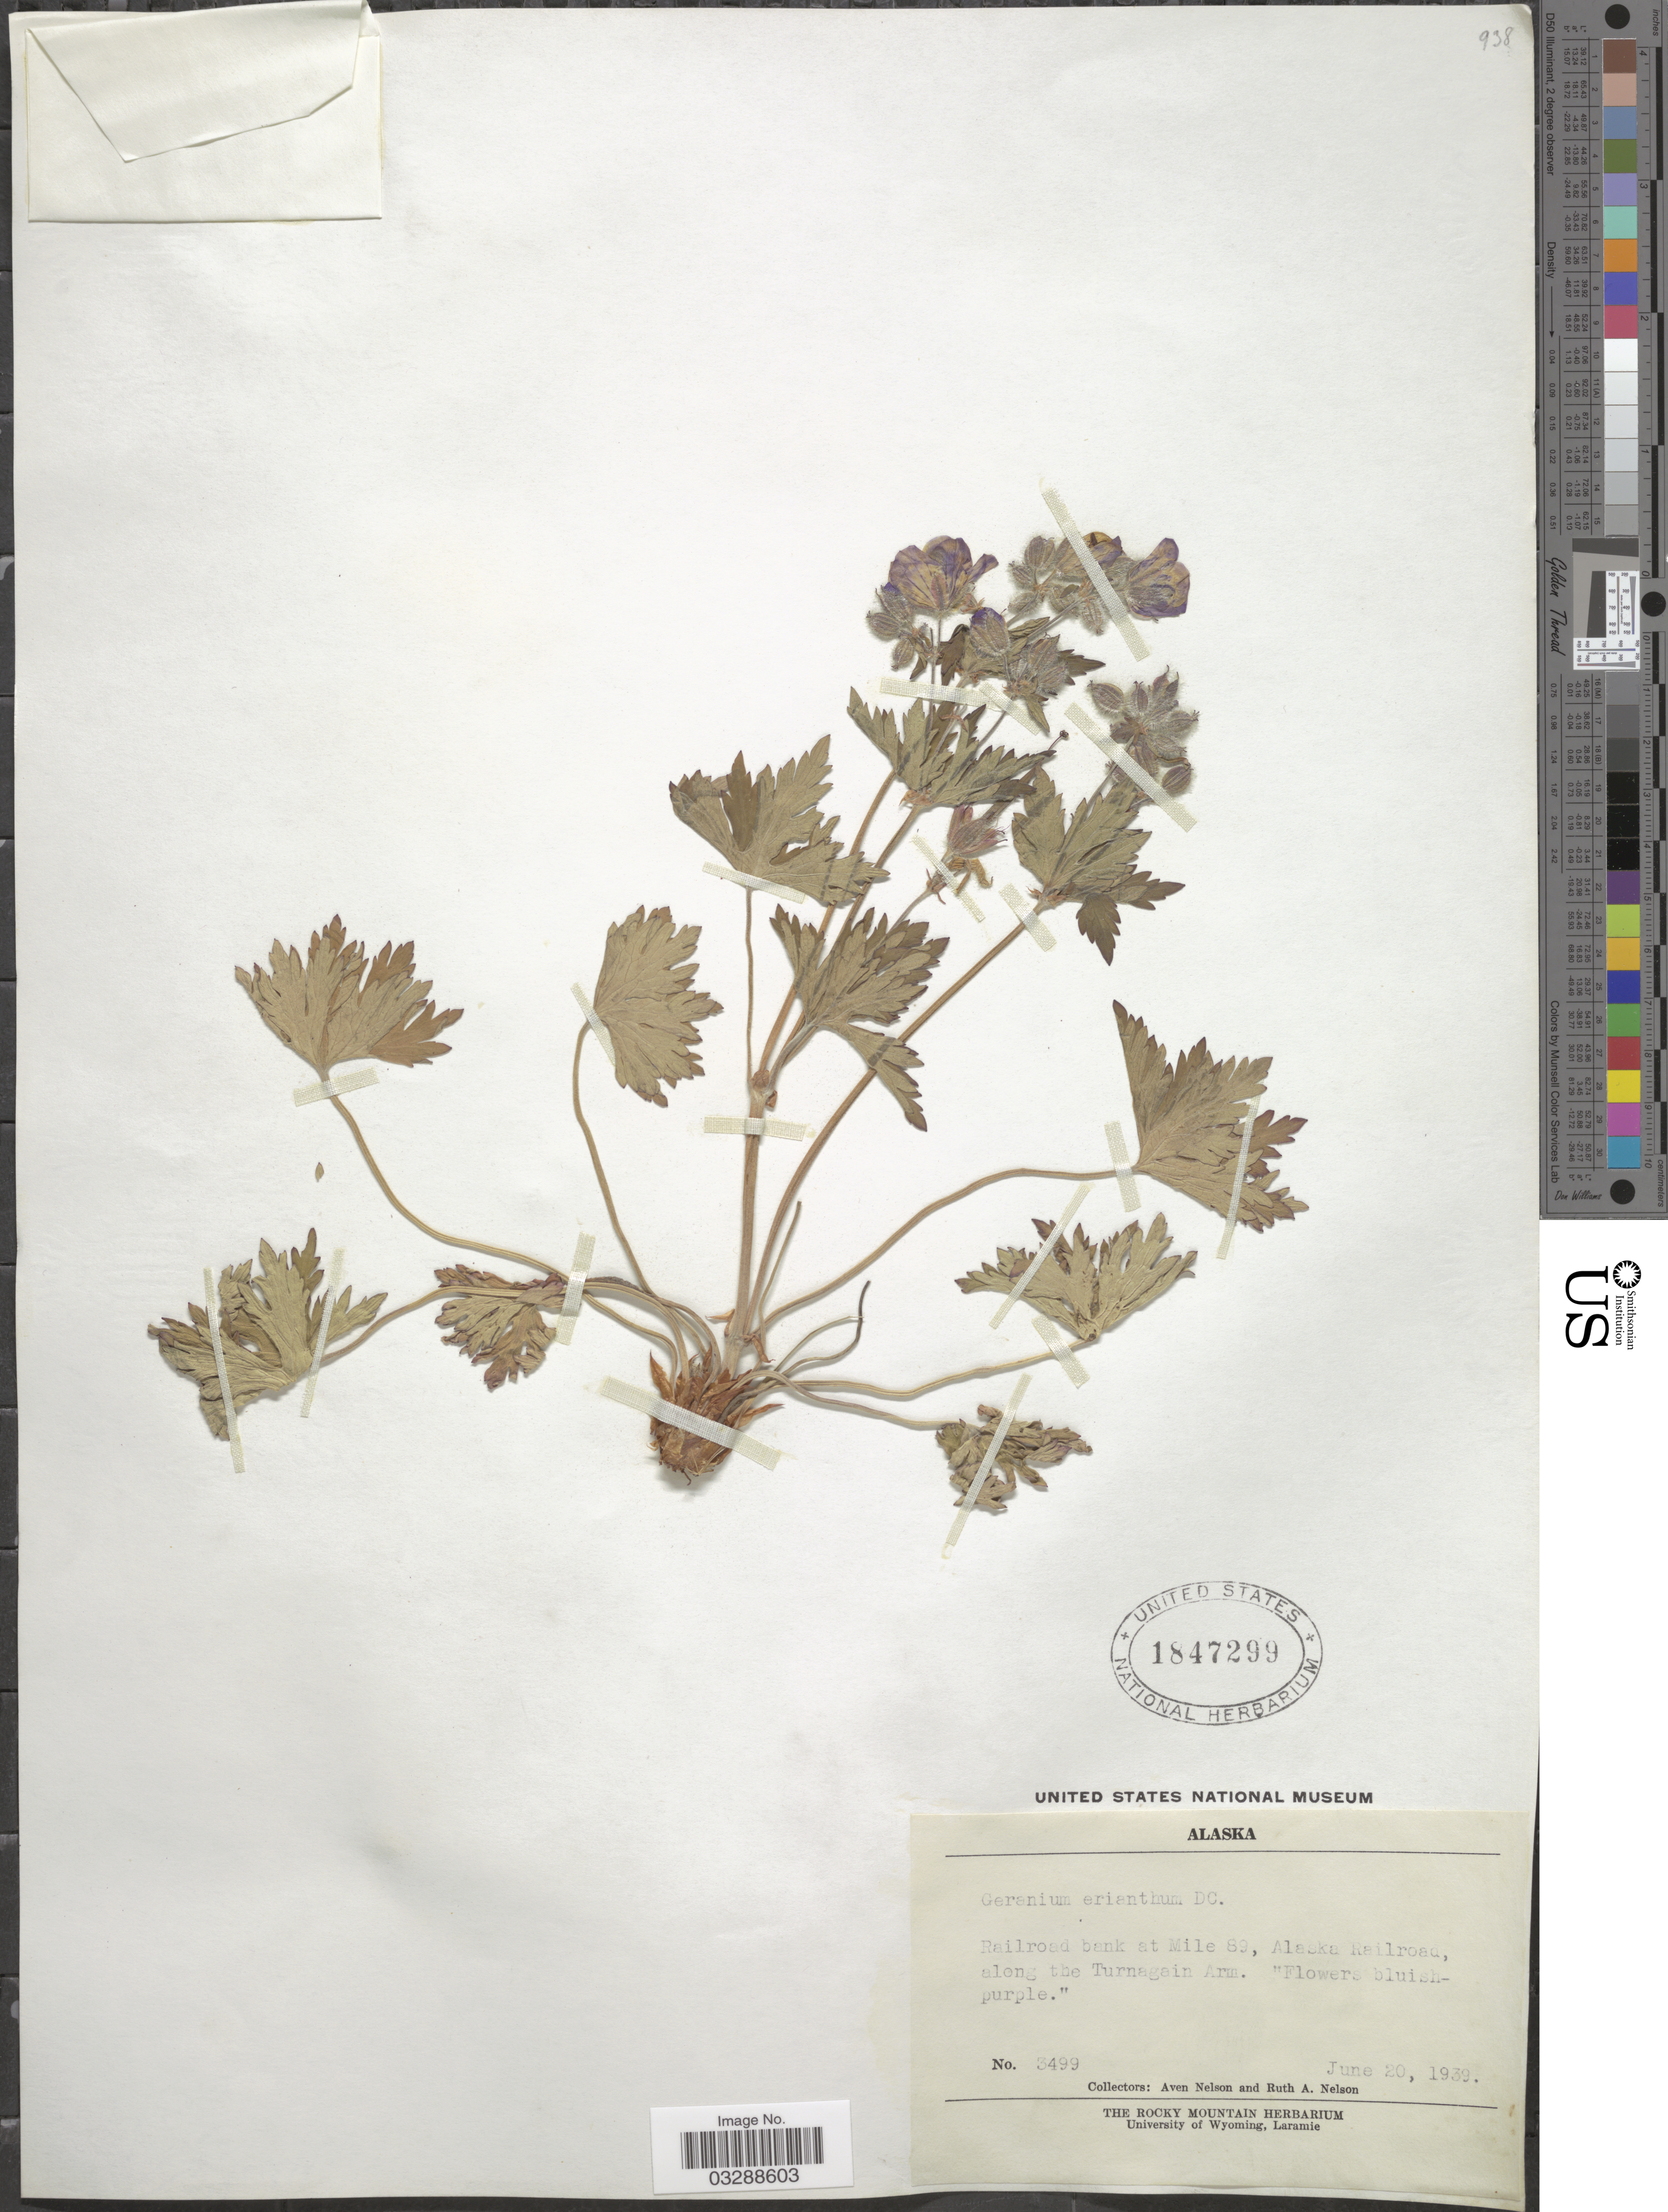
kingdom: Plantae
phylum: Tracheophyta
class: Magnoliopsida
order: Geraniales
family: Geraniaceae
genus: Geranium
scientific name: Geranium erianthum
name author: DC.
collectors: A. Nelson & R. A. Nelson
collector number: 3499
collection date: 1939-06-20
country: United States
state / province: Alaska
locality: Railroad bank at Mile 89, Alaska Railroad, along the Turnagain Arm.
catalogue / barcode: US 1847299